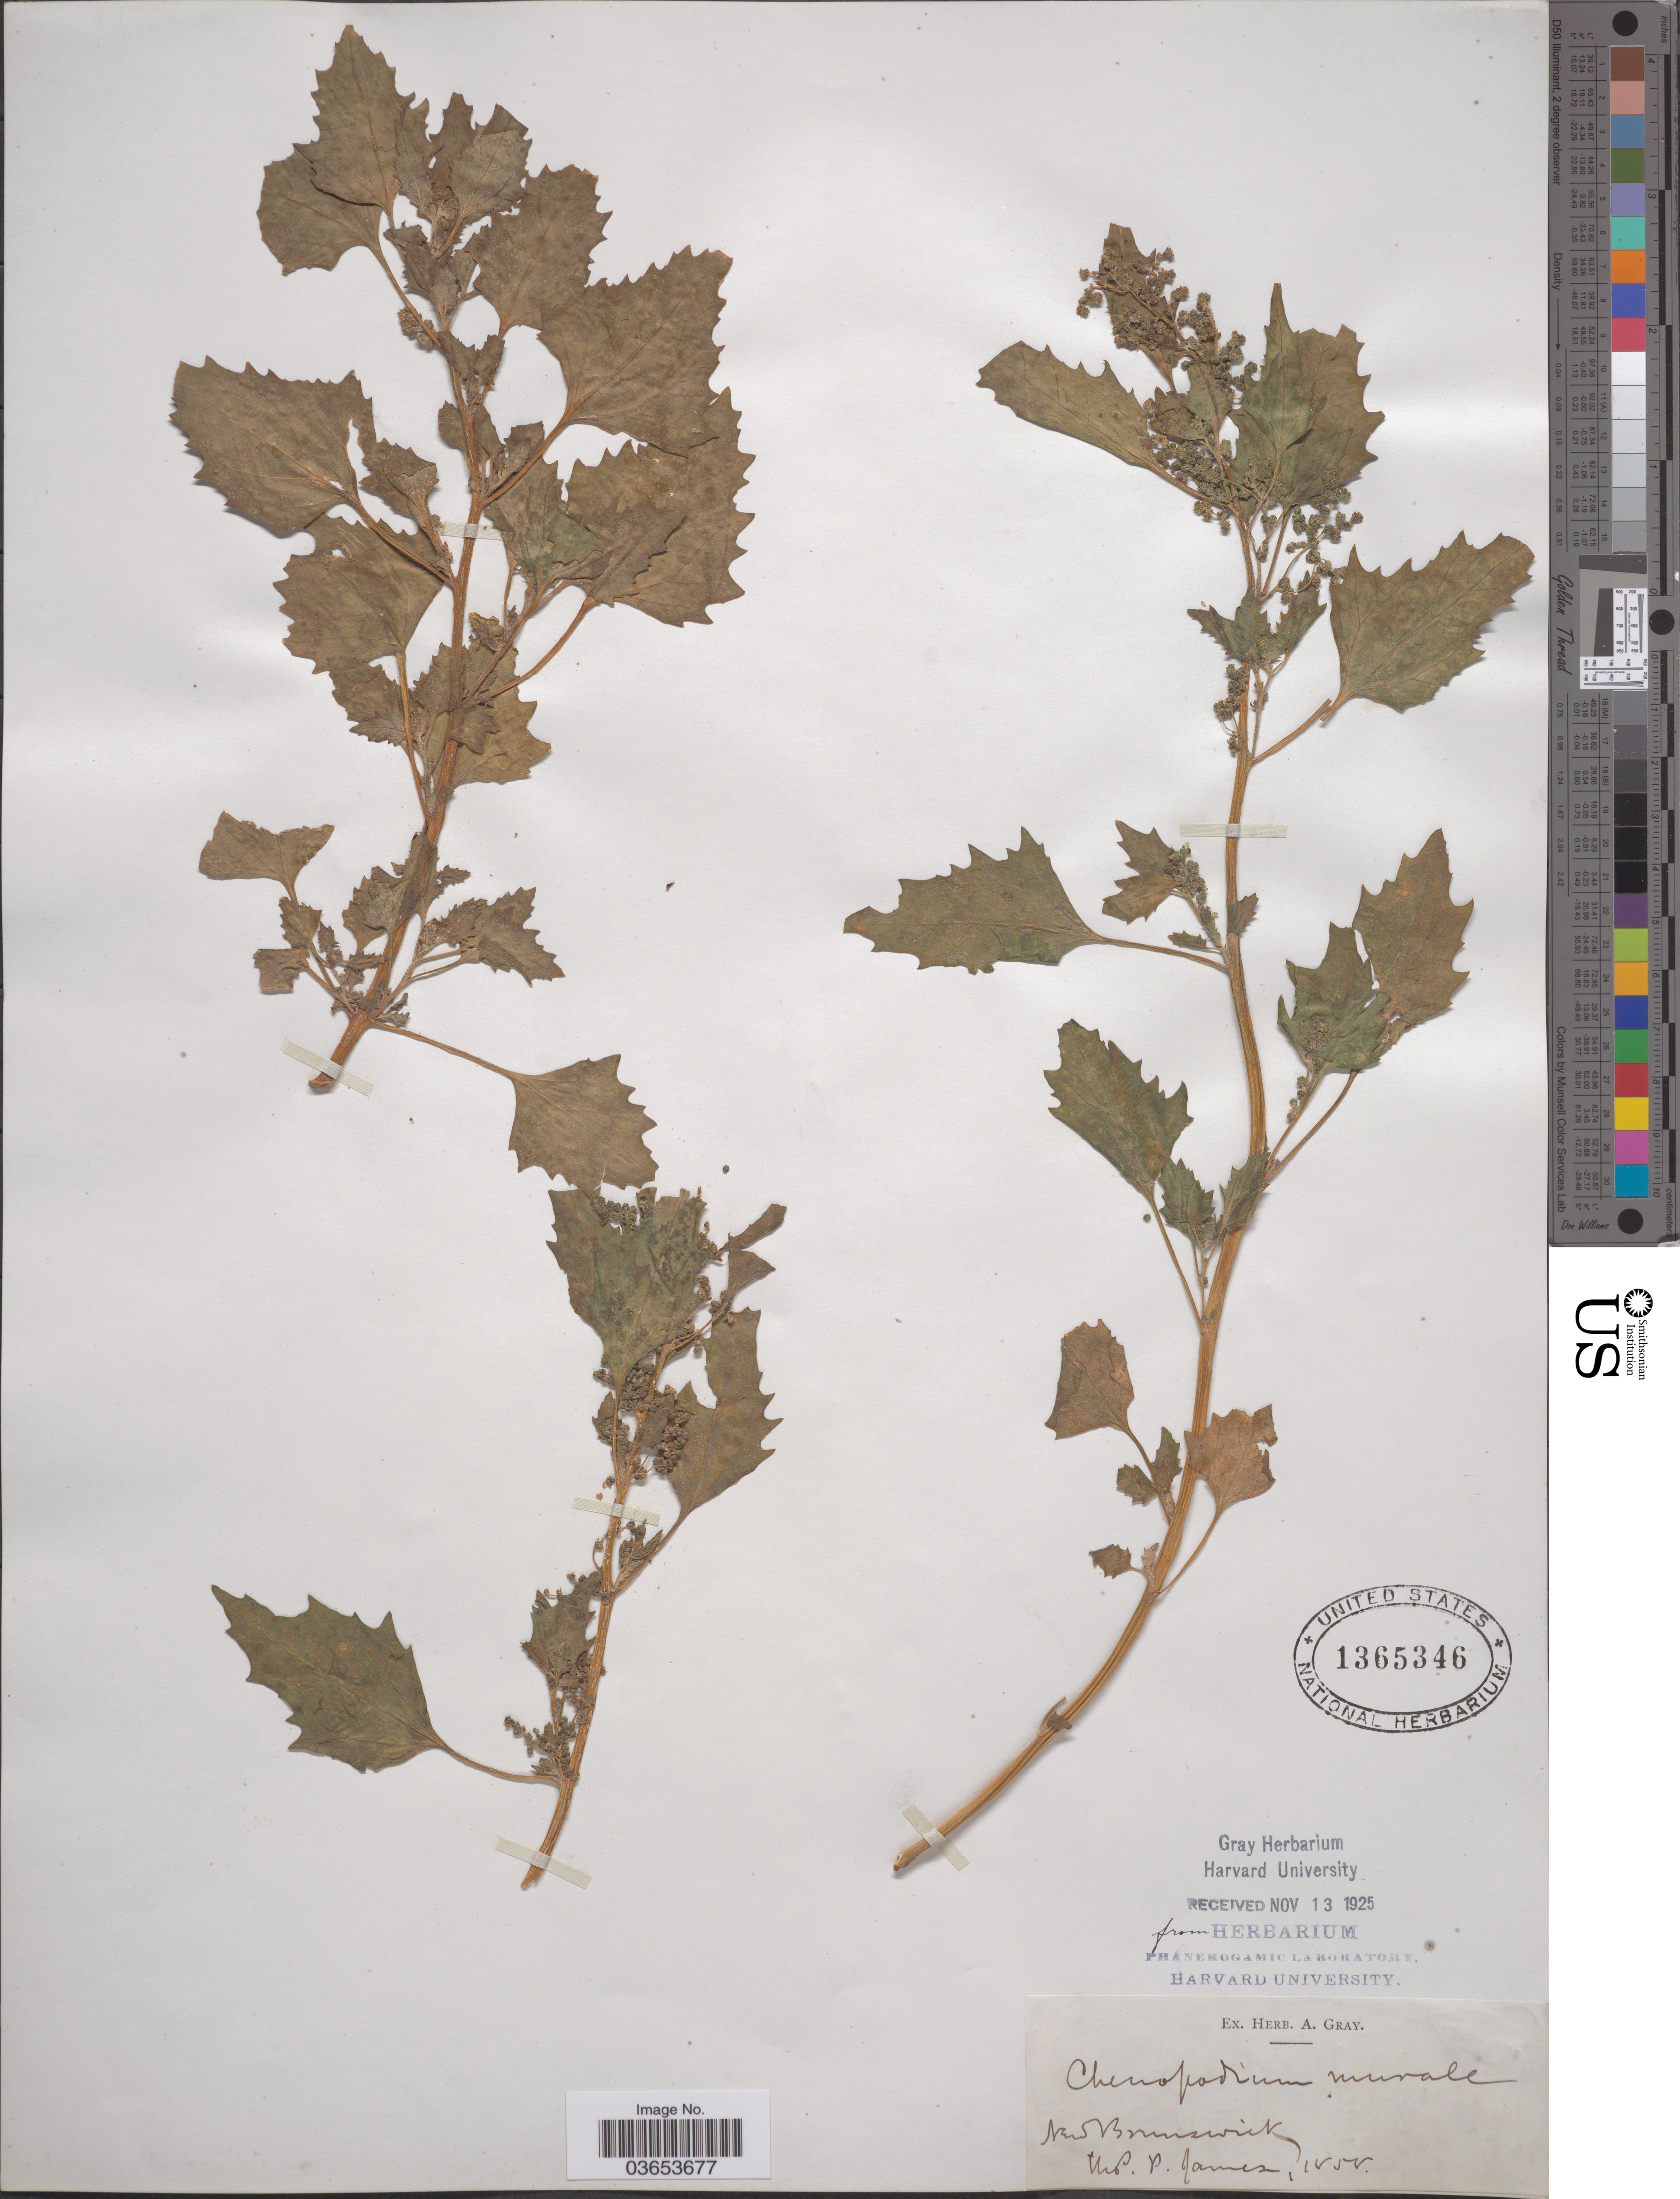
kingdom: Plantae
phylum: Tracheophyta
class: Magnoliopsida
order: Caryophyllales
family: Amaranthaceae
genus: Chenopodium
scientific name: Chenopodium murale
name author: L.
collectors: P. James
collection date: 1858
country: Canada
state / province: New Brunswick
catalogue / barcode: US 1365346